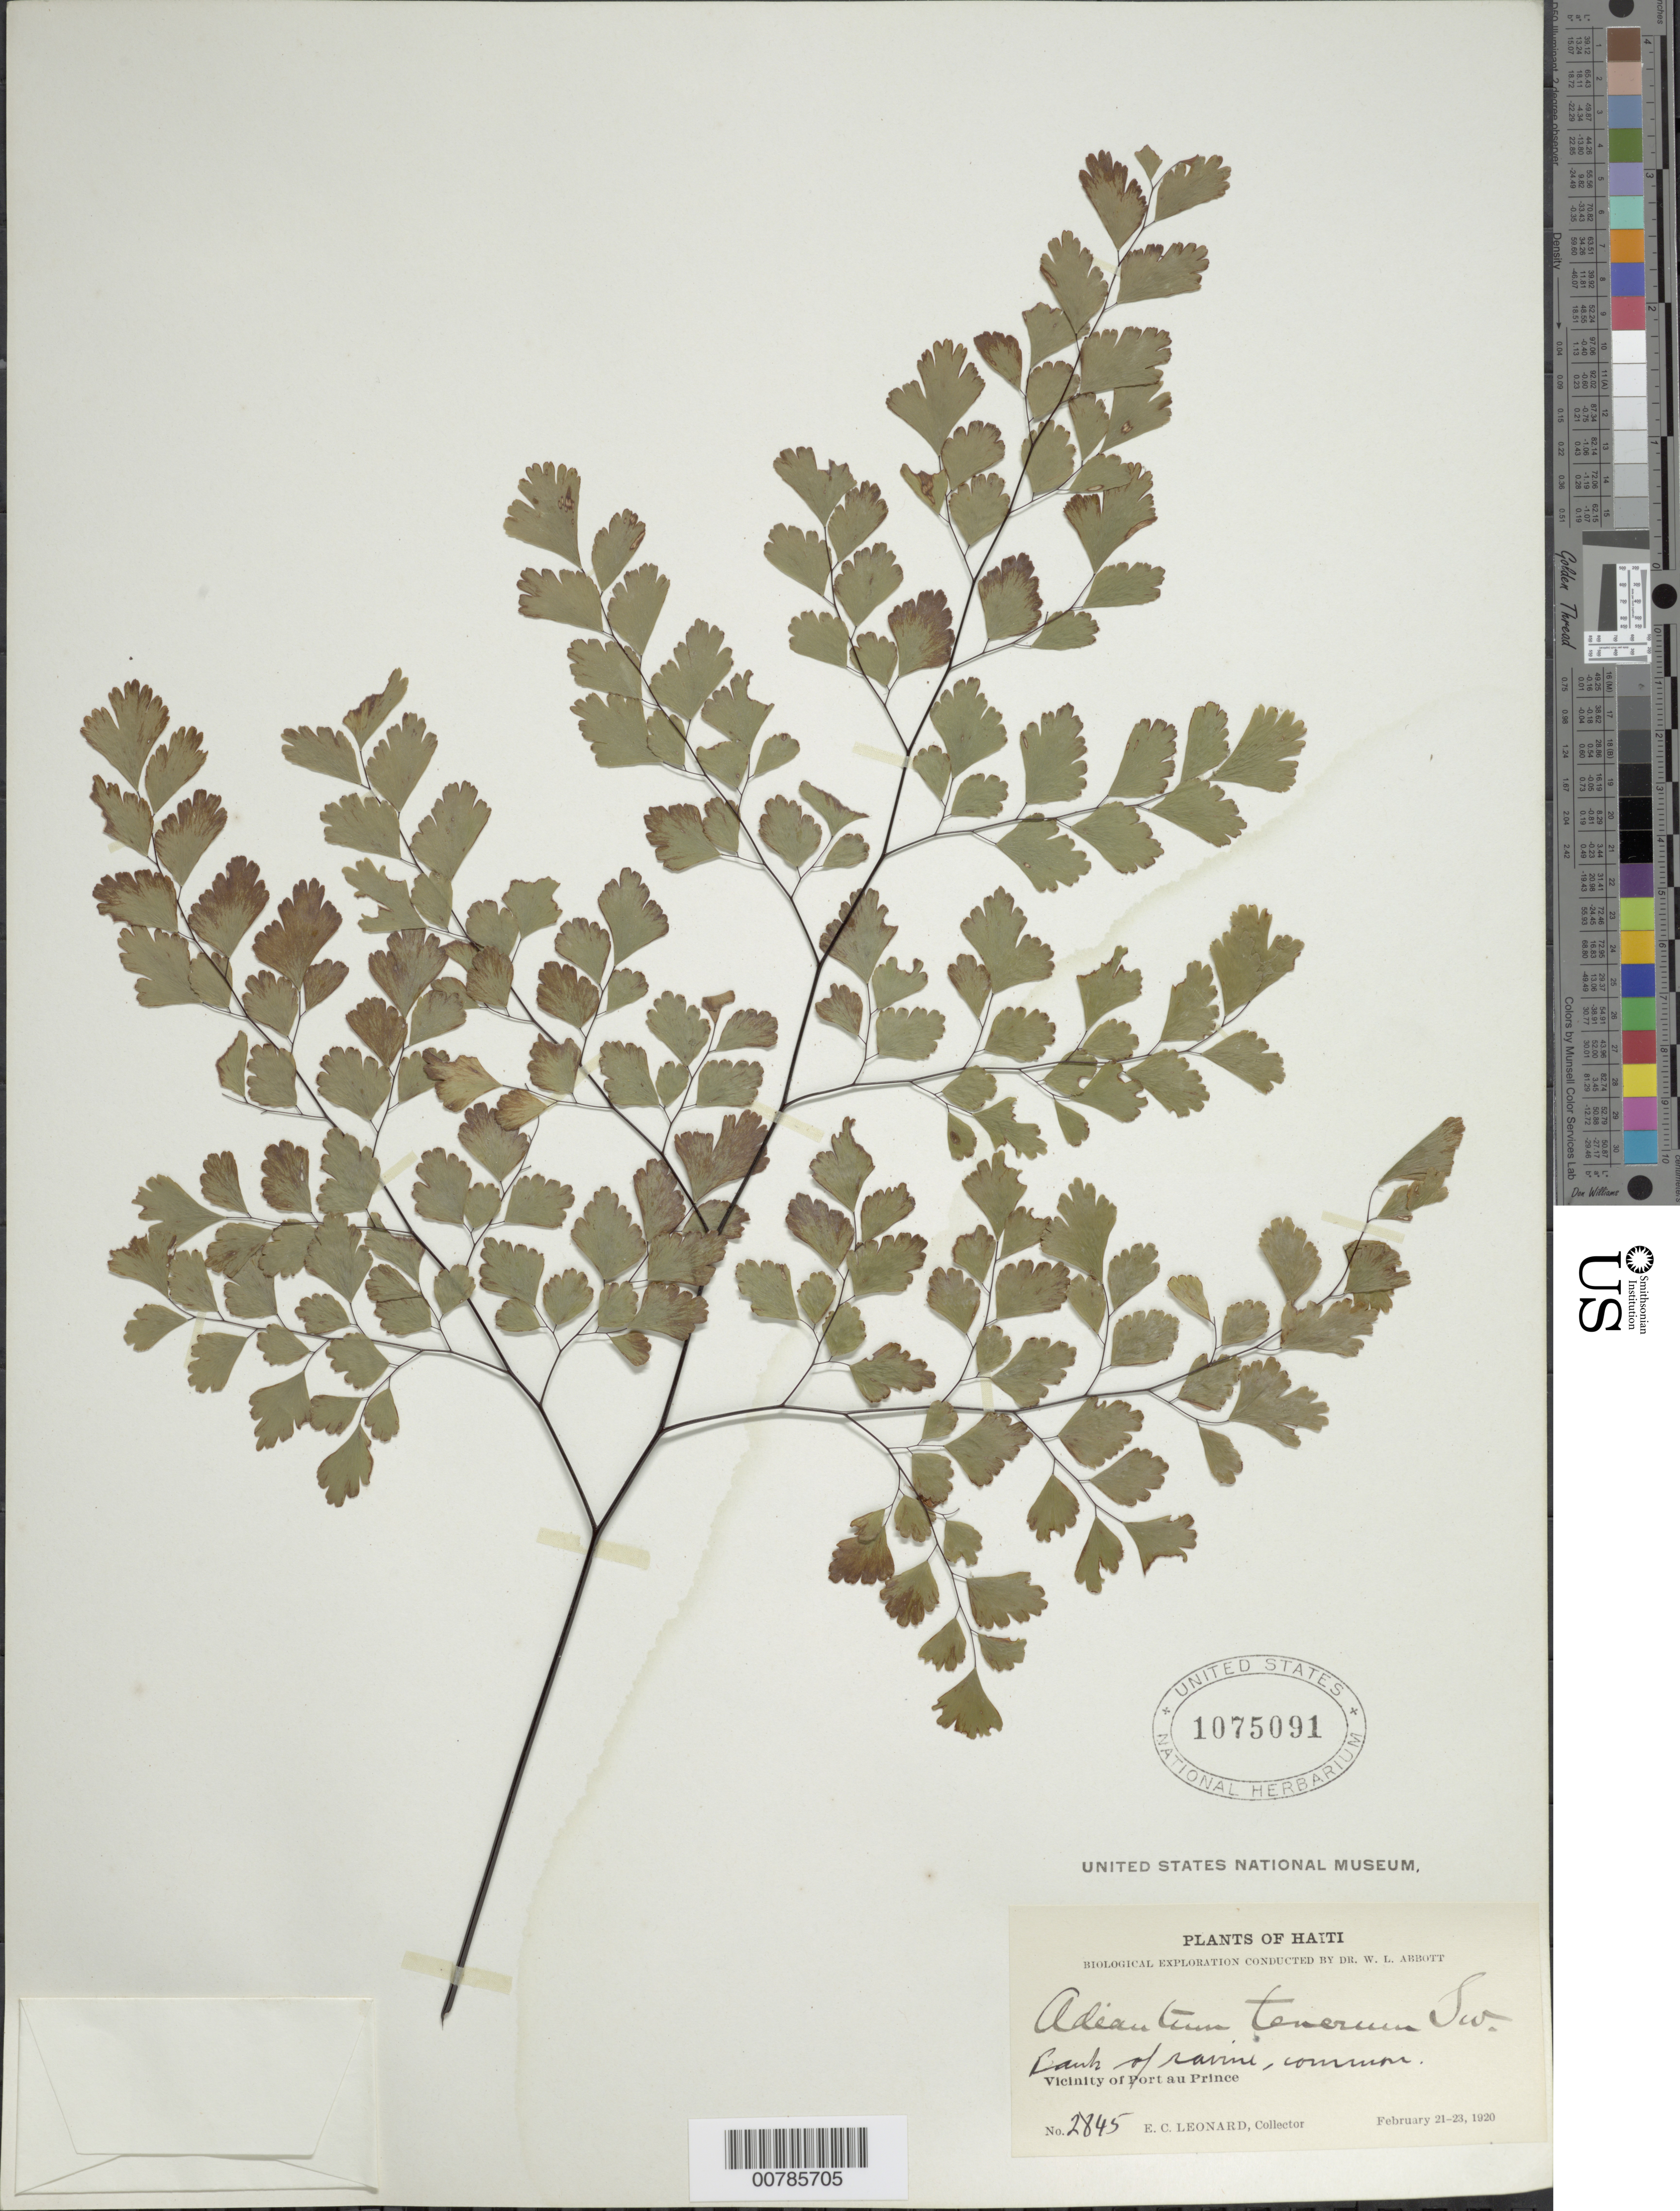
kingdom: Plantae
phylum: Tracheophyta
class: Polypodiopsida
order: Polypodiales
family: Pteridaceae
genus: Adiantum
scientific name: Adiantum tenerum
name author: Sw.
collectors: E. C. Leonard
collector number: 2845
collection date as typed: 21 Feb 1920 to 23 Feb 1920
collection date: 1920-02-21/1920-02-23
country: Haiti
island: Hispaniola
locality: Port au Prince, vicinity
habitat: Bank of ravine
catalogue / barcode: US 1075091